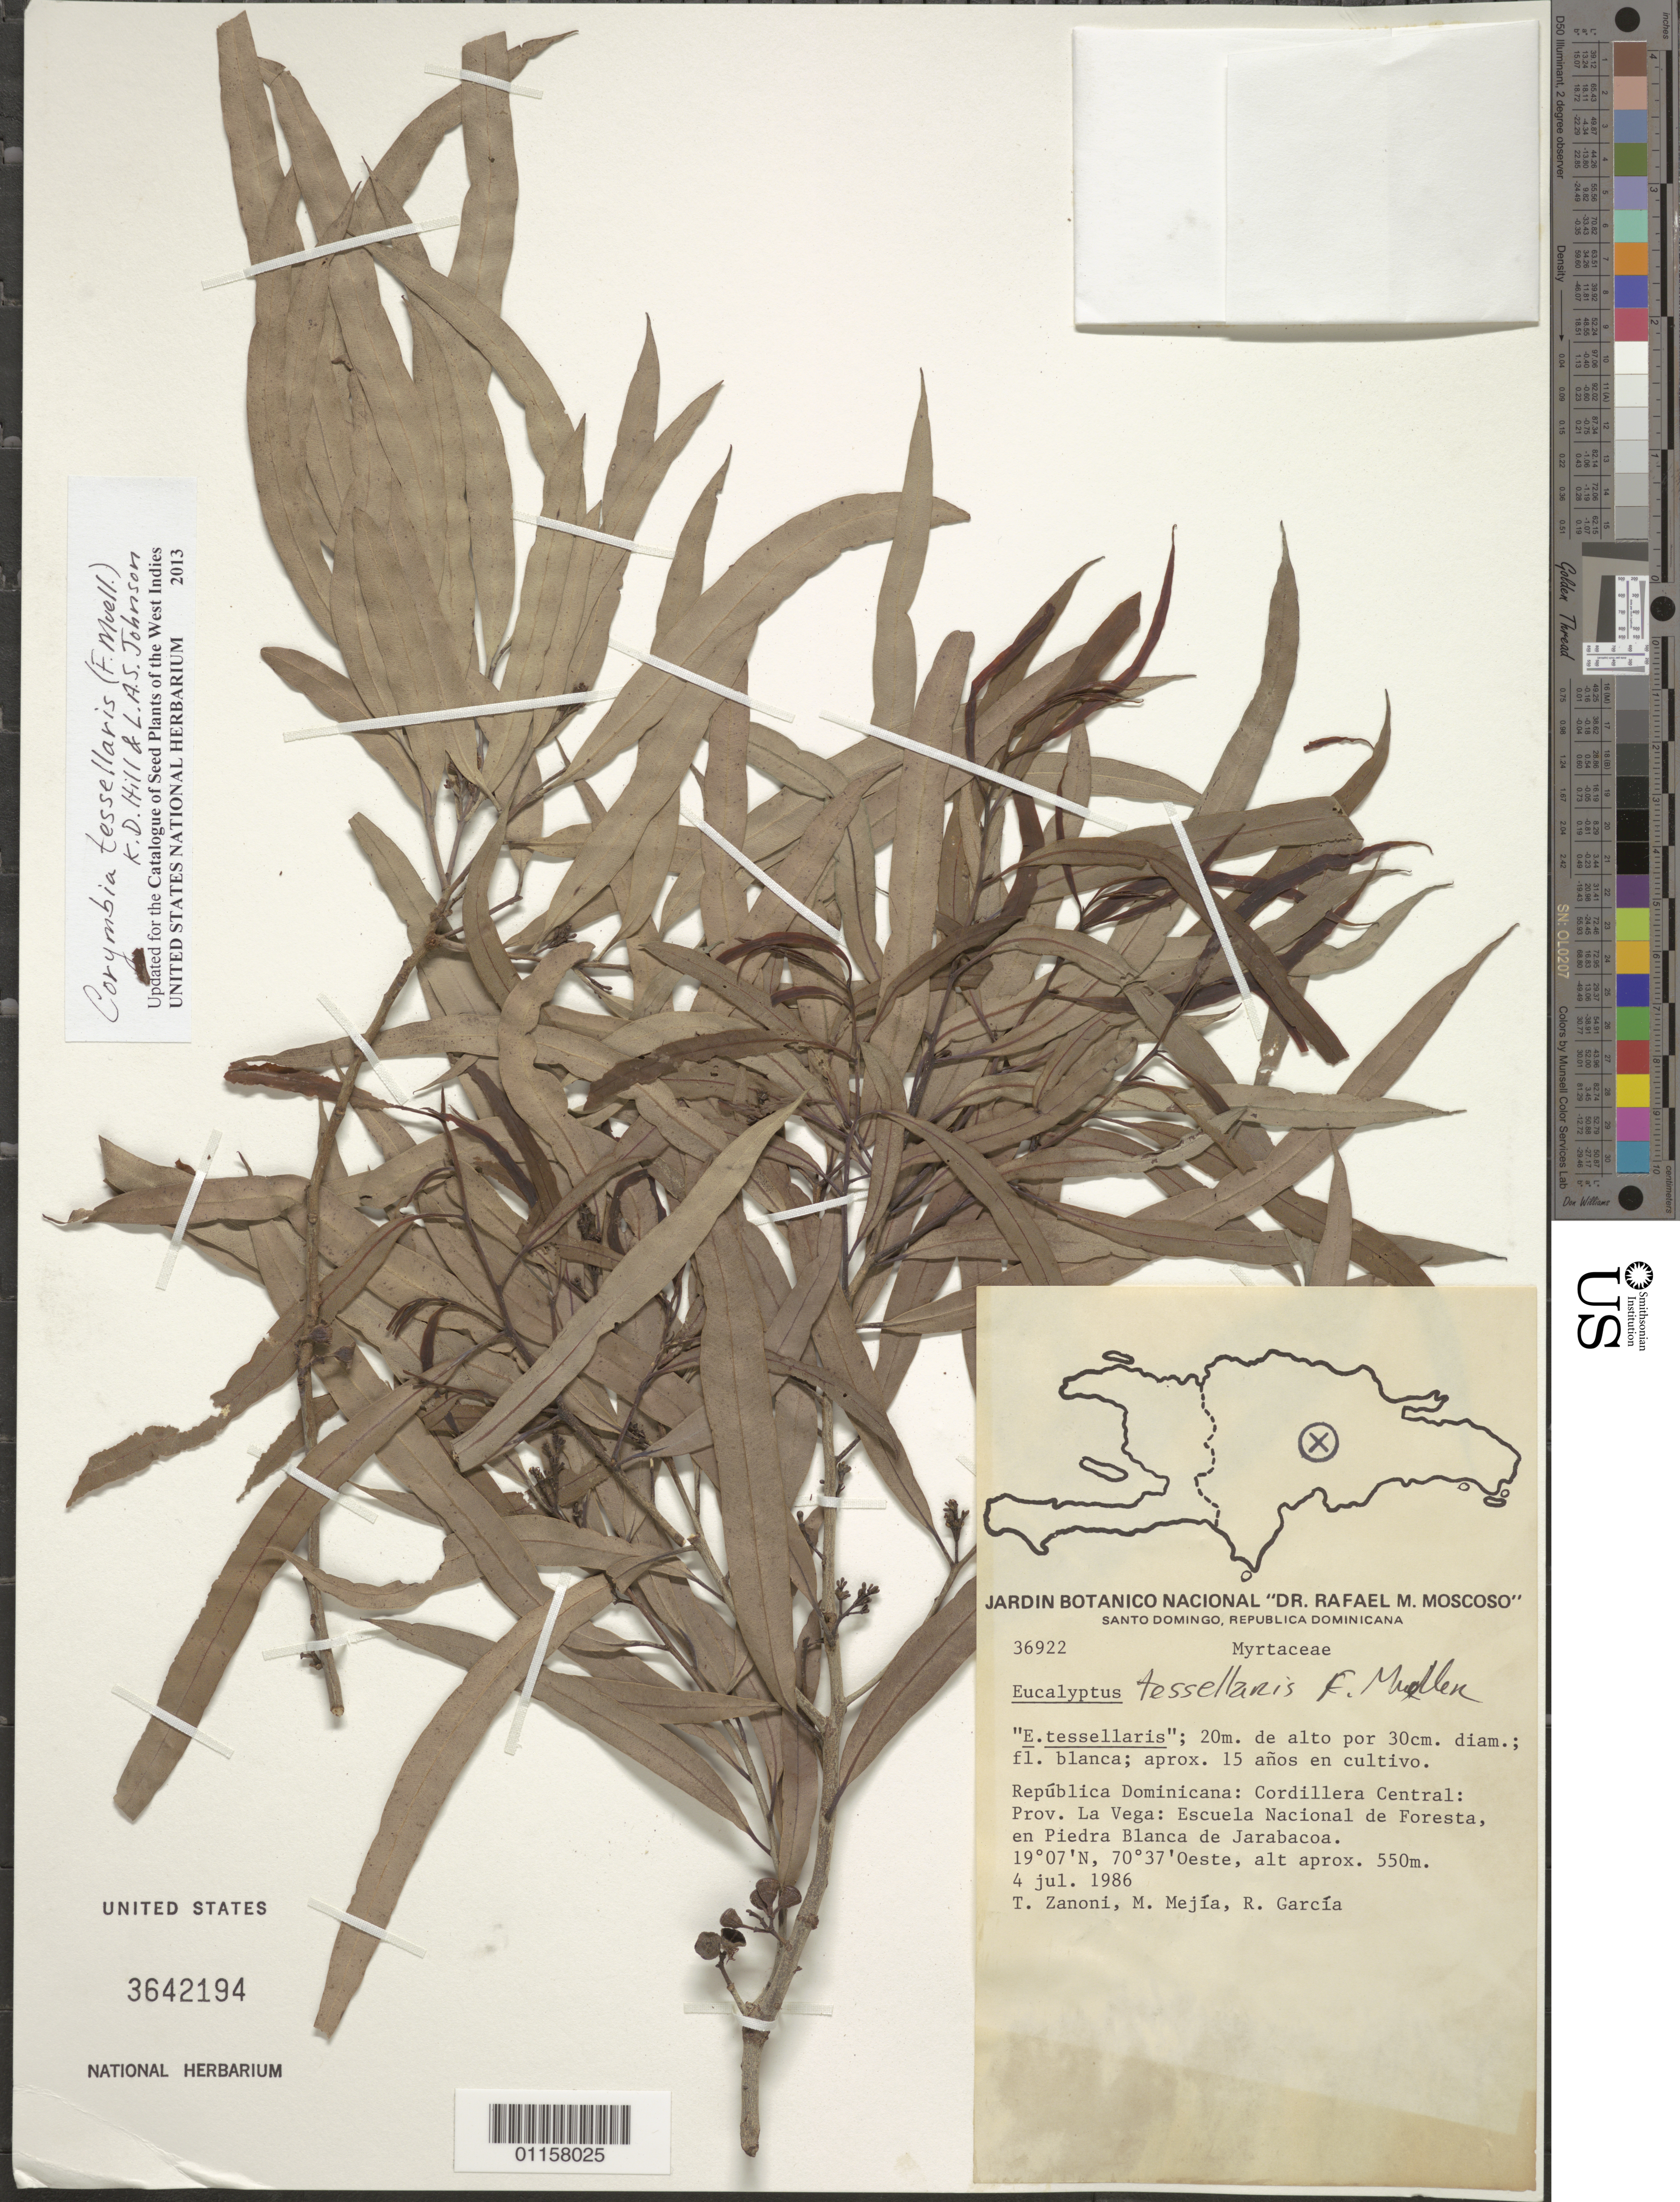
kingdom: Plantae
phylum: Tracheophyta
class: Magnoliopsida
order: Myrtales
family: Myrtaceae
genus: Corymbia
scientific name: Corymbia tessellaris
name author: (F. Muell.) K.D. Hill & L.A.S. Johnson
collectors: T. A. Zanoni, M. Mejia & R. G. García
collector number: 36922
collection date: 1986-07-04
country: Dominican Republic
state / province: La Vega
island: Hispaniola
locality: Cordillera Central, Escuela Nacional de Foresta, en Piedra Blanca de Jarabacoa.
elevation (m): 550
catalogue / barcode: US 3642194